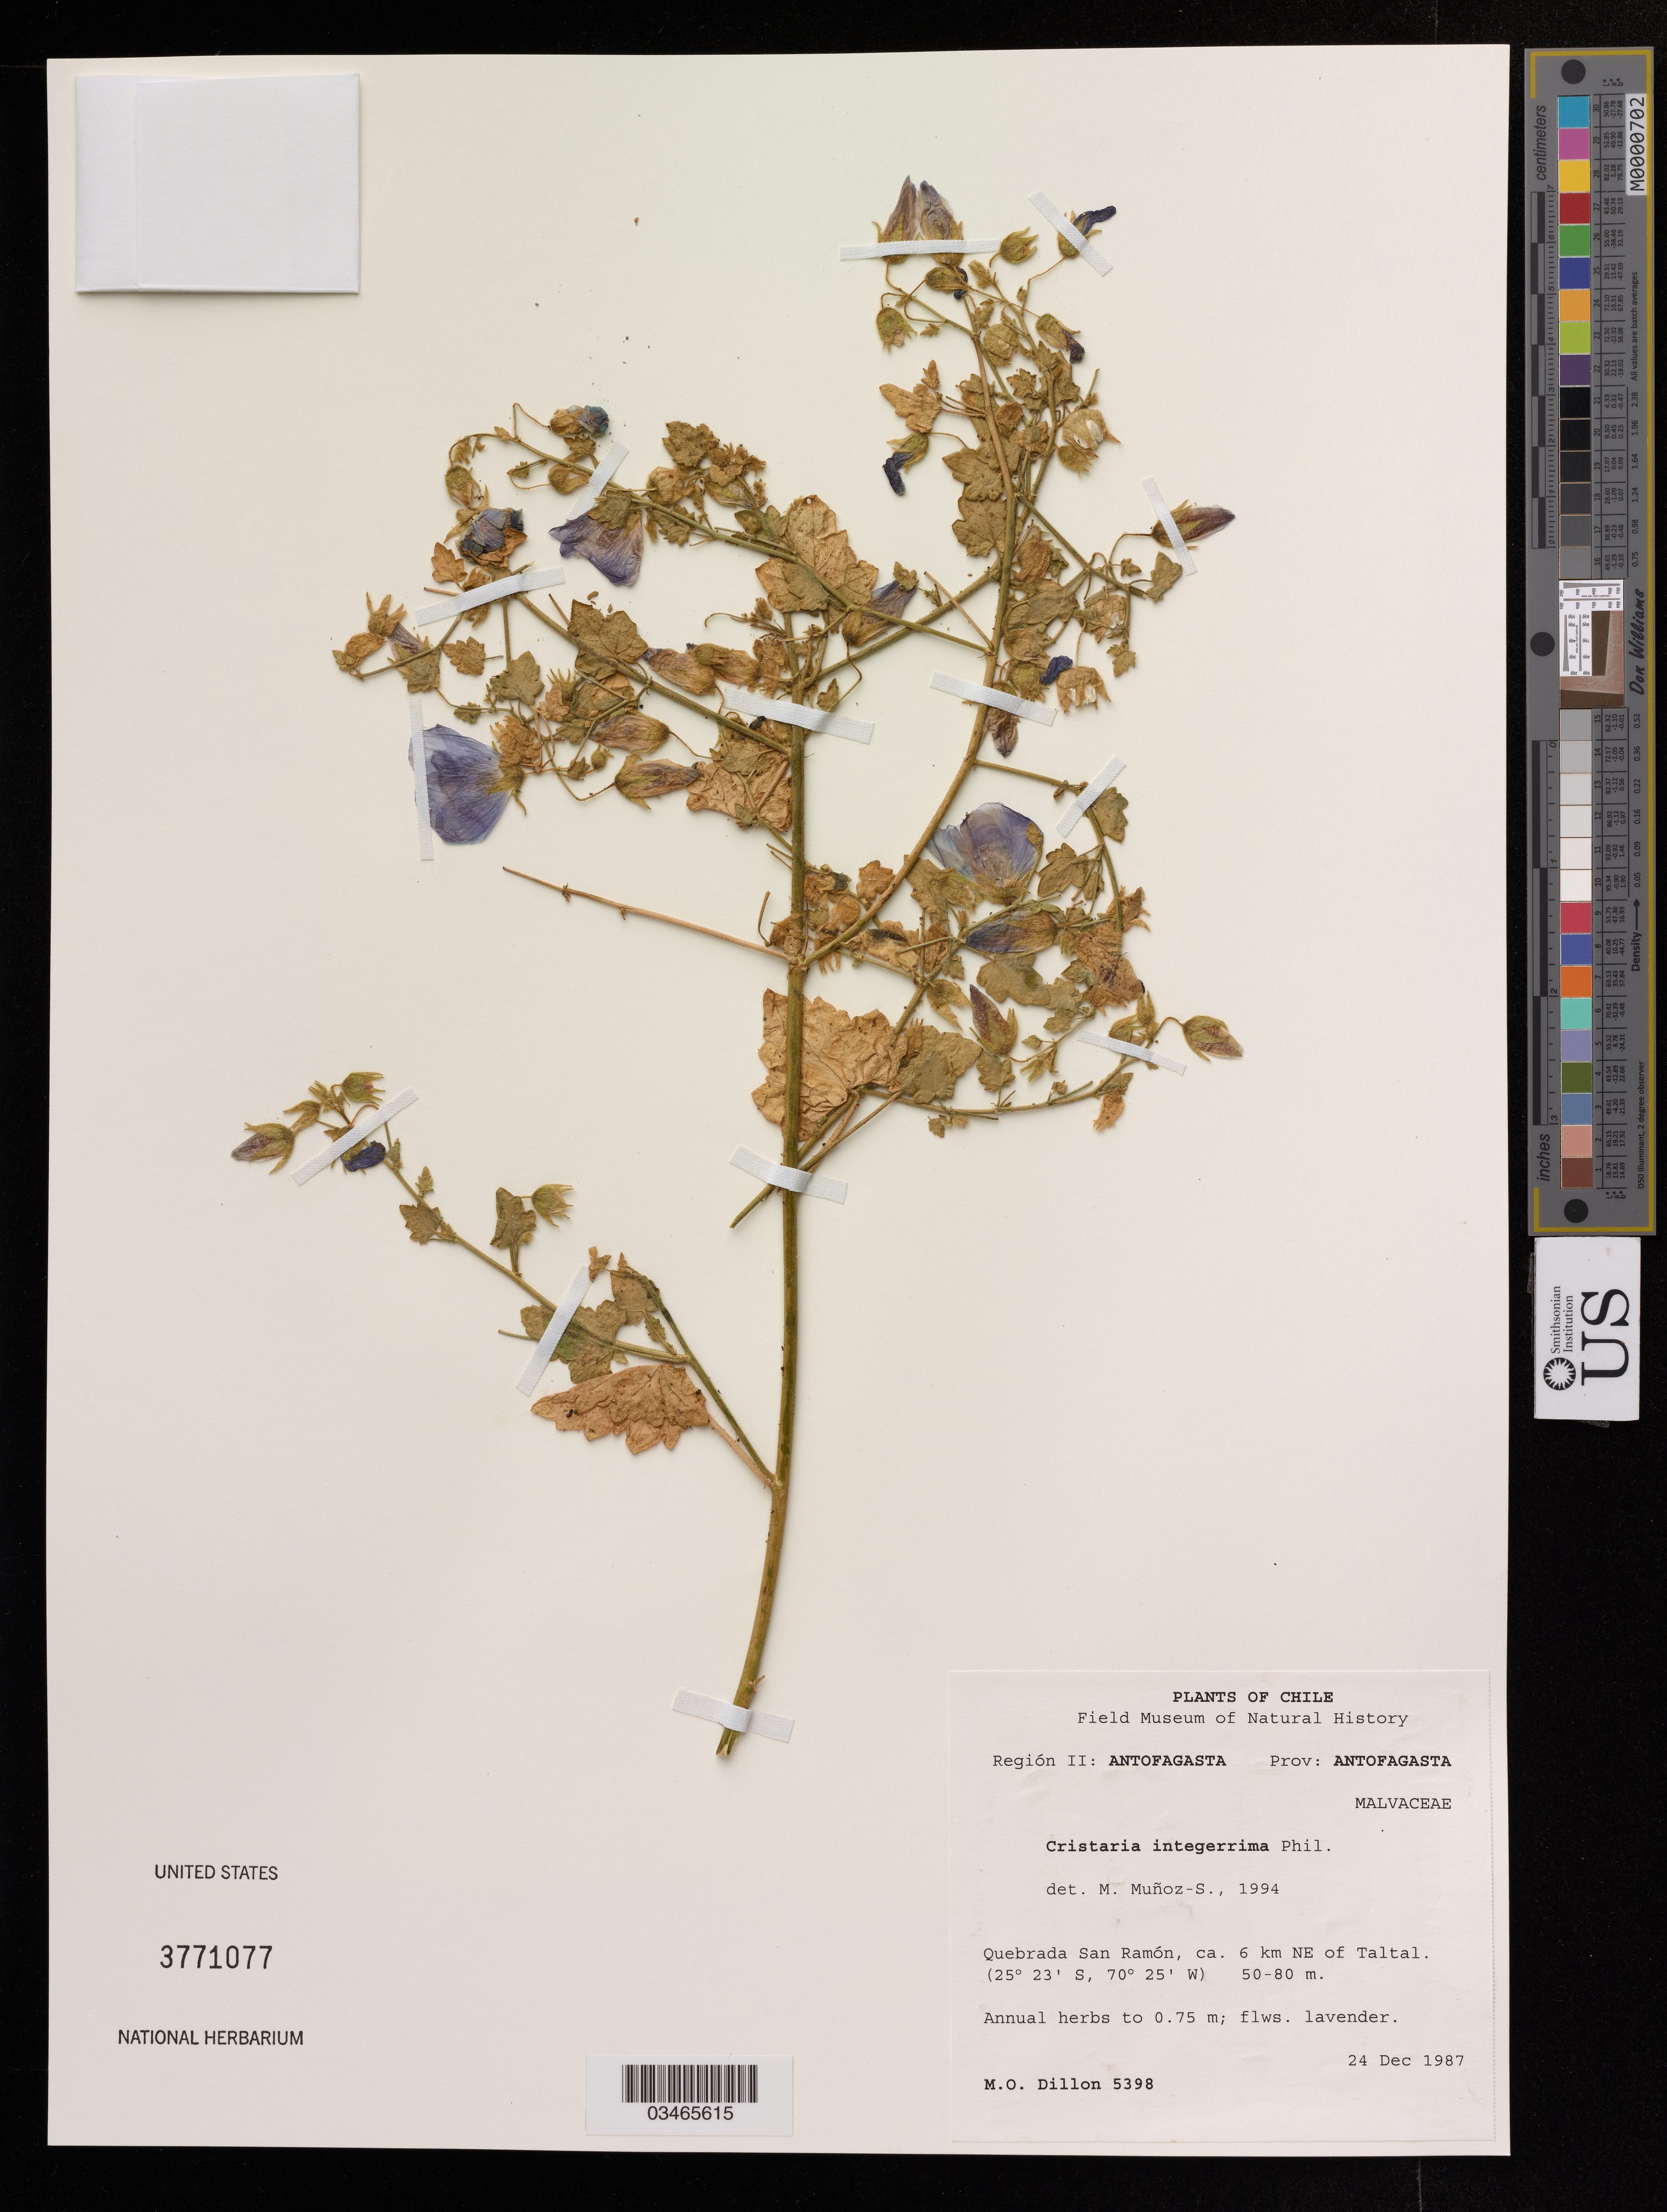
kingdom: Plantae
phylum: Tracheophyta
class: Magnoliopsida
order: Malvales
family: Malvaceae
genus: Cristaria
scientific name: Cristaria integerrima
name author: Phil.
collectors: M. O. Dillon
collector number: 5398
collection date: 1987-12-24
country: Chile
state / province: Antofagasta (II)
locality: Prov: Antofagasta, Quebrada San Ramón, ca. 6 km NE of Taltal.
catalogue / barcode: US 3771077